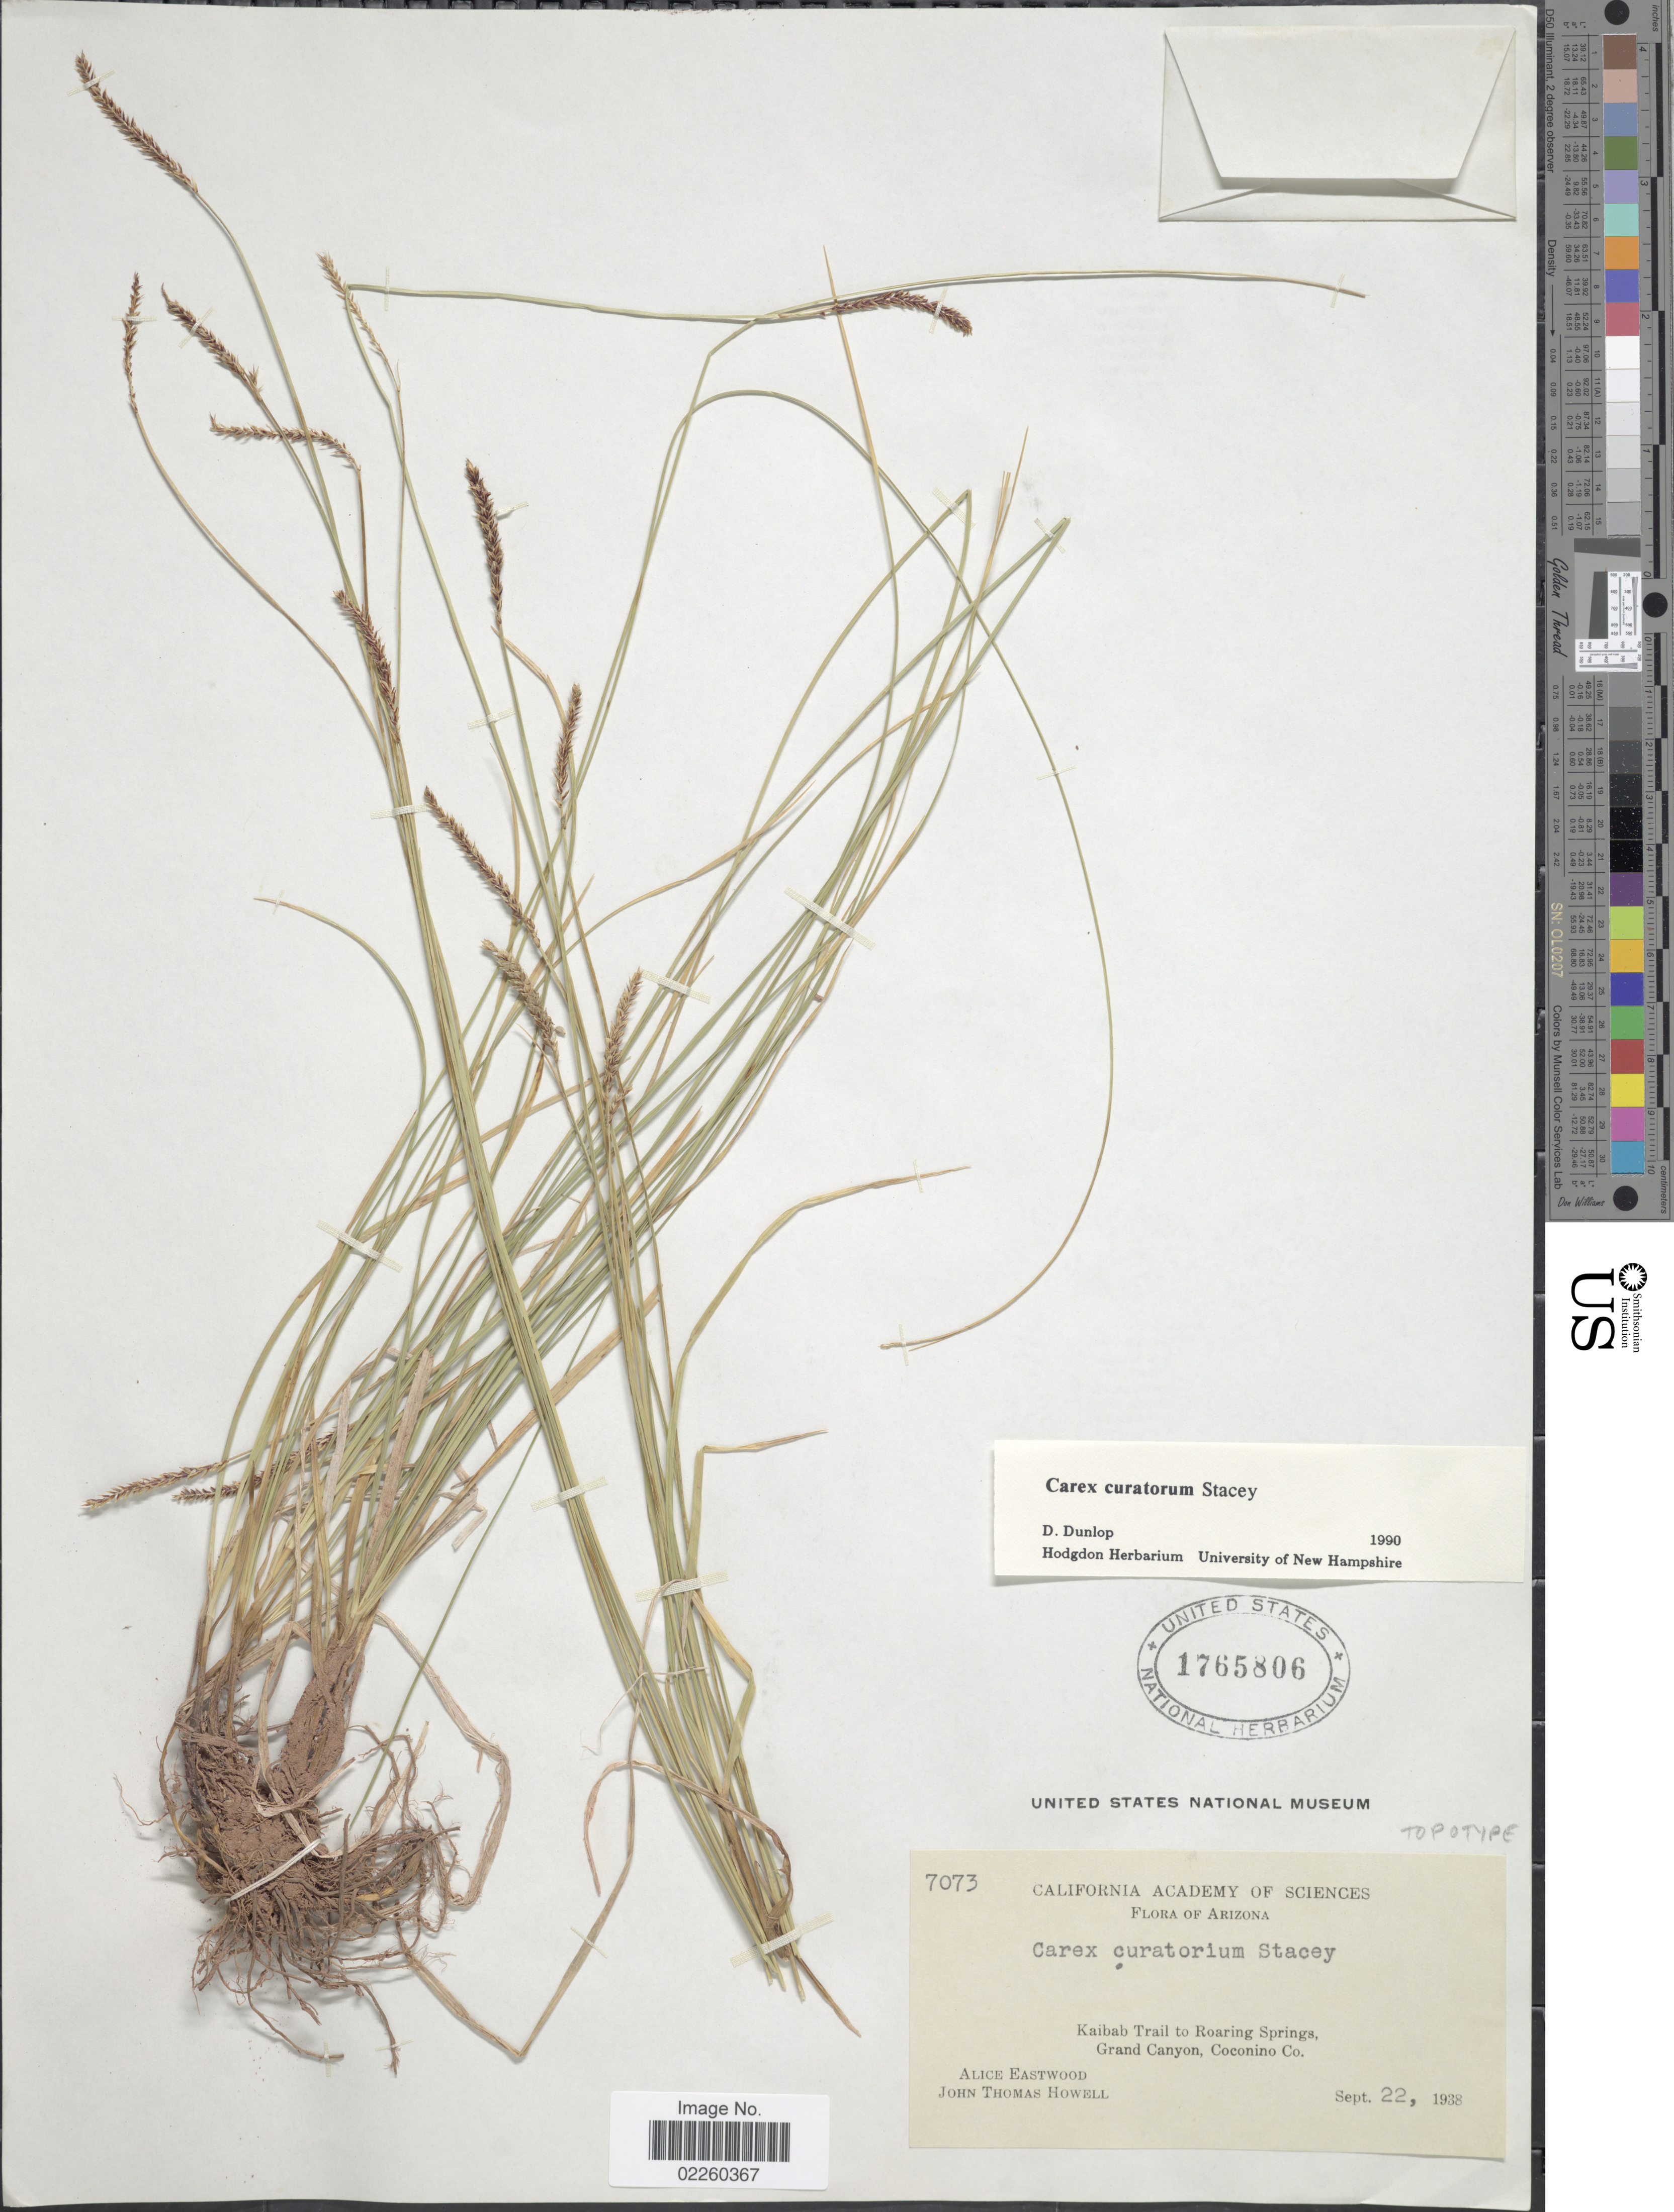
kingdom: Plantae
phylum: Tracheophyta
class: Liliopsida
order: Poales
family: Cyperaceae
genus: Carex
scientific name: Carex curatorum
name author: Stacey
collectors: A. Eastwood & J. T. Howell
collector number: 7073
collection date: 1938-09-22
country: United States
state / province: Arizona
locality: Kaibab Trail to Roarings Springs, Grand Canyon, Coconino Co.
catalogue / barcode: US 1765806